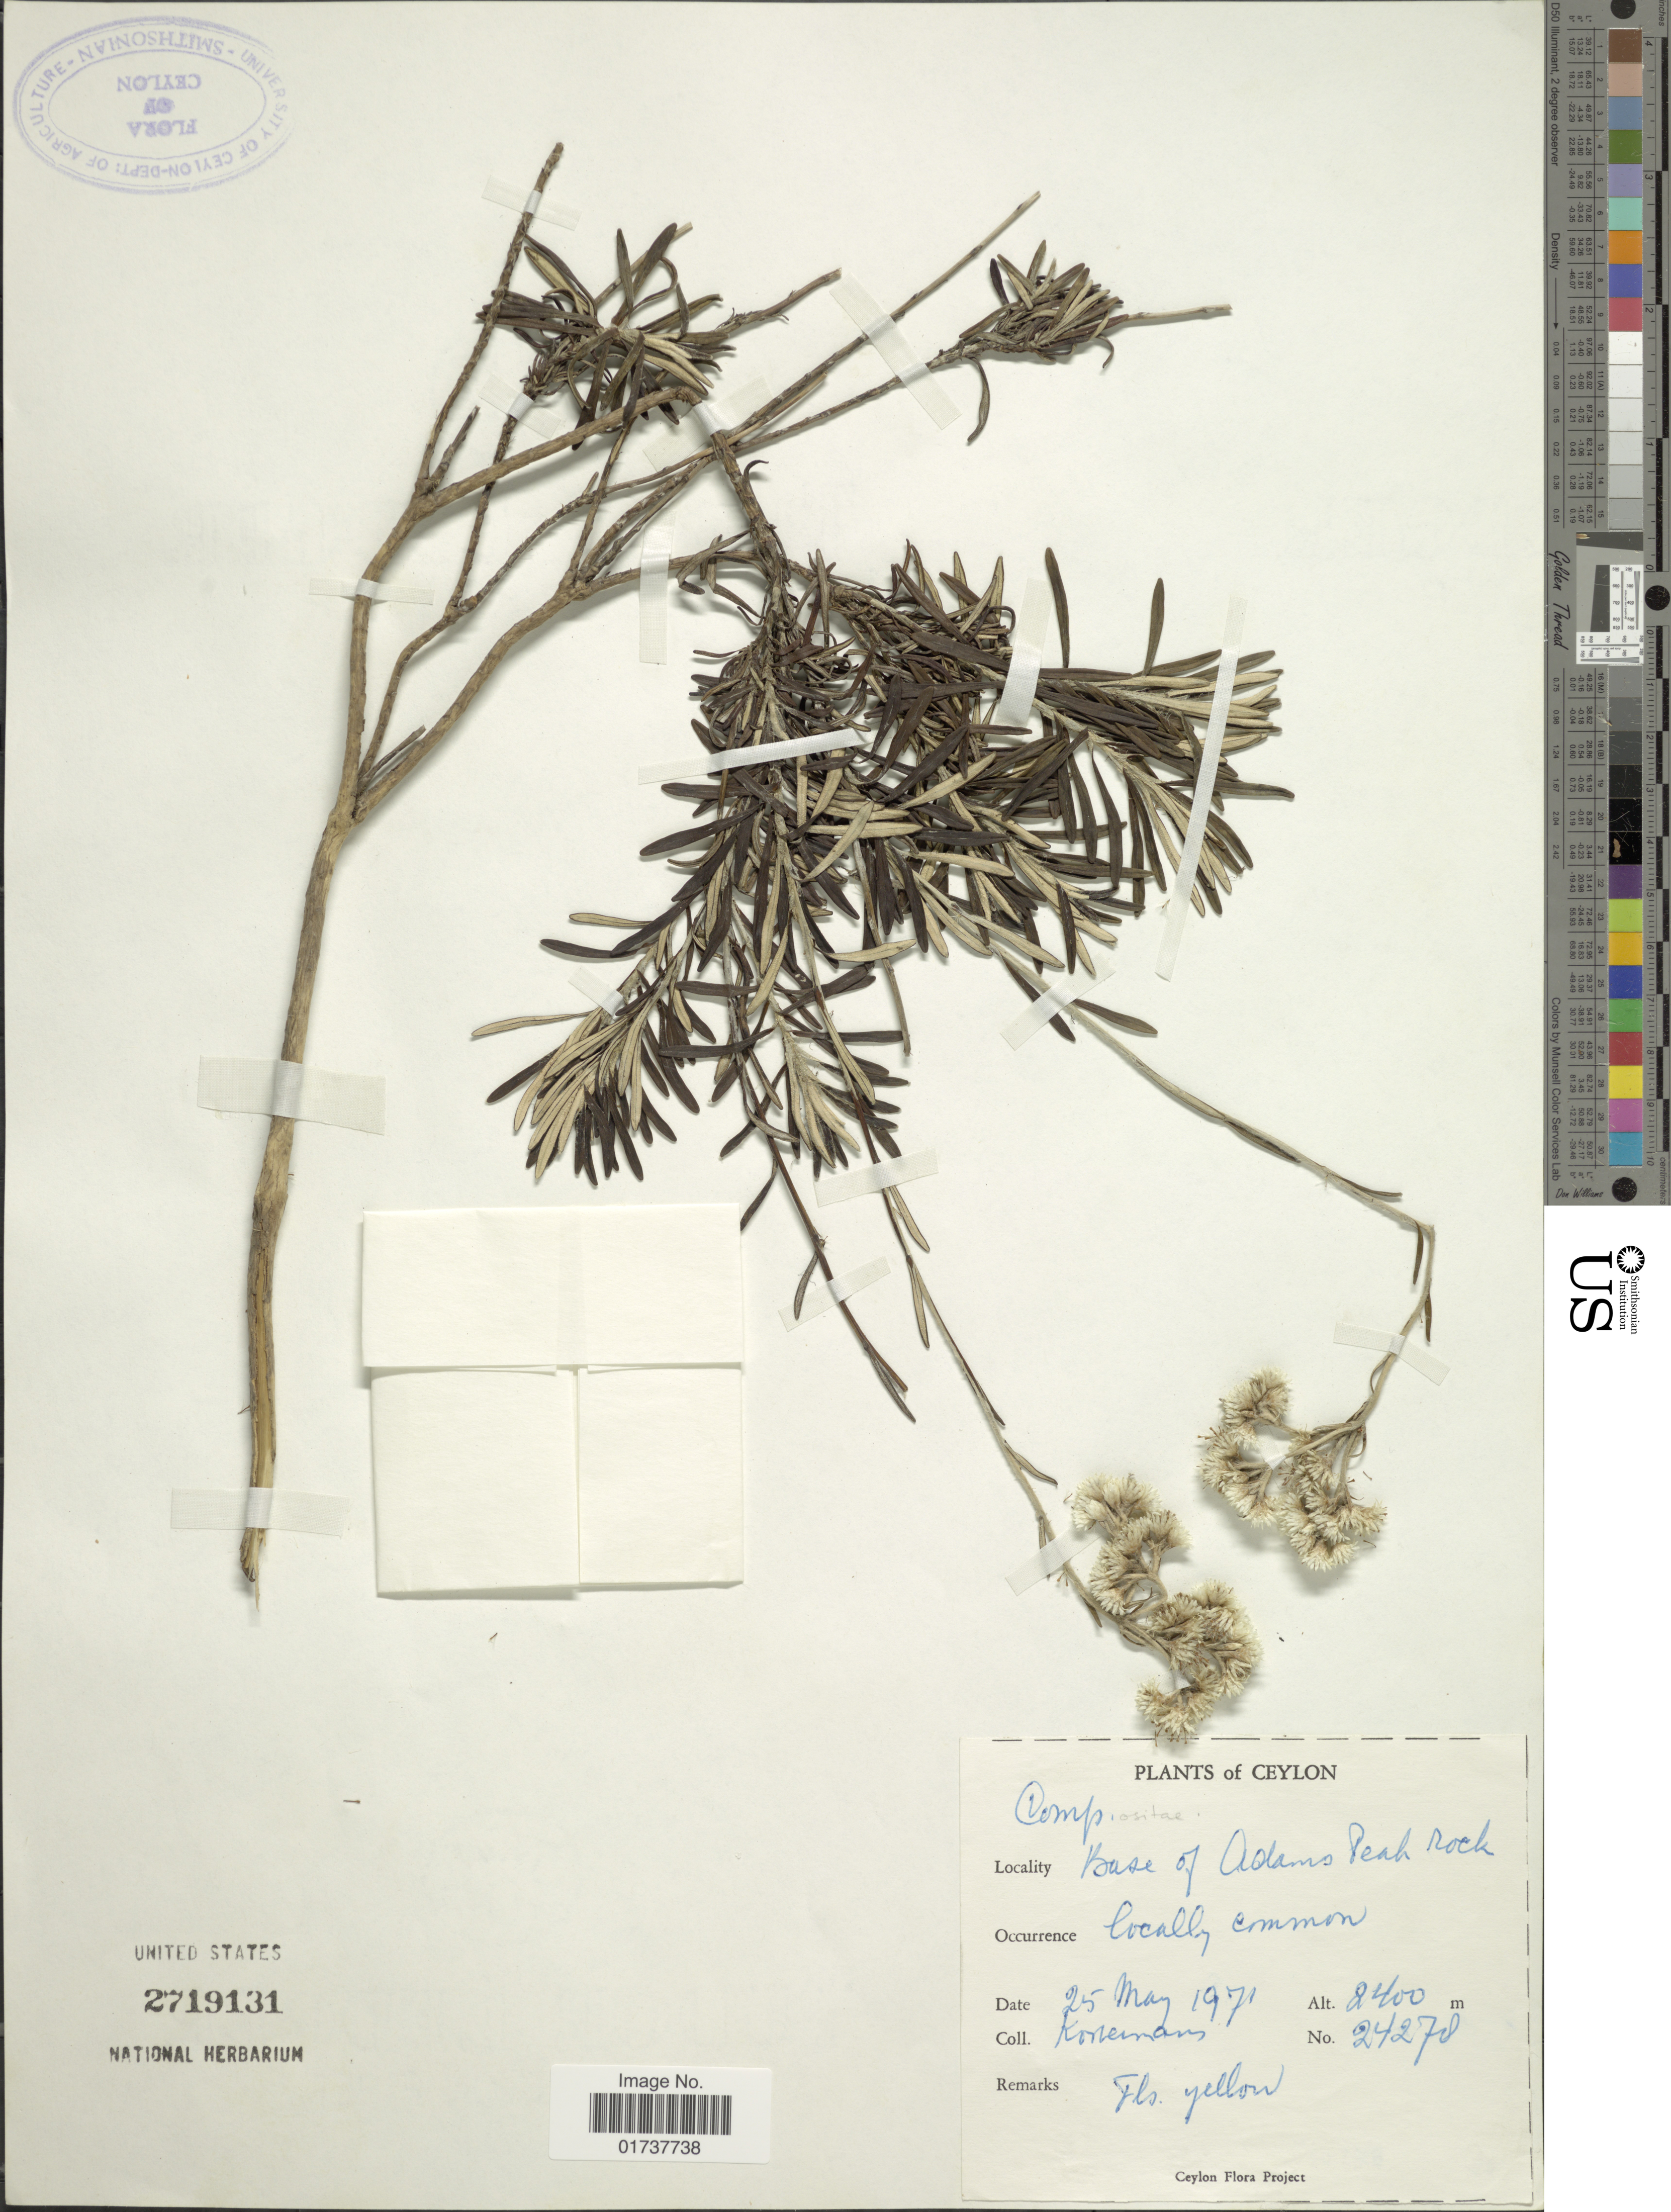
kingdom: Plantae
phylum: Tracheophyta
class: Magnoliopsida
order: Asterales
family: Asteraceae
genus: Gnaphalium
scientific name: Gnaphalium sp.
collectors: Konemann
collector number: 24278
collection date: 1971-05-25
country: Sri Lanka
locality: Ceylon, Base of Adams Peak Rock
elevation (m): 2400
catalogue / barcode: US 2719131